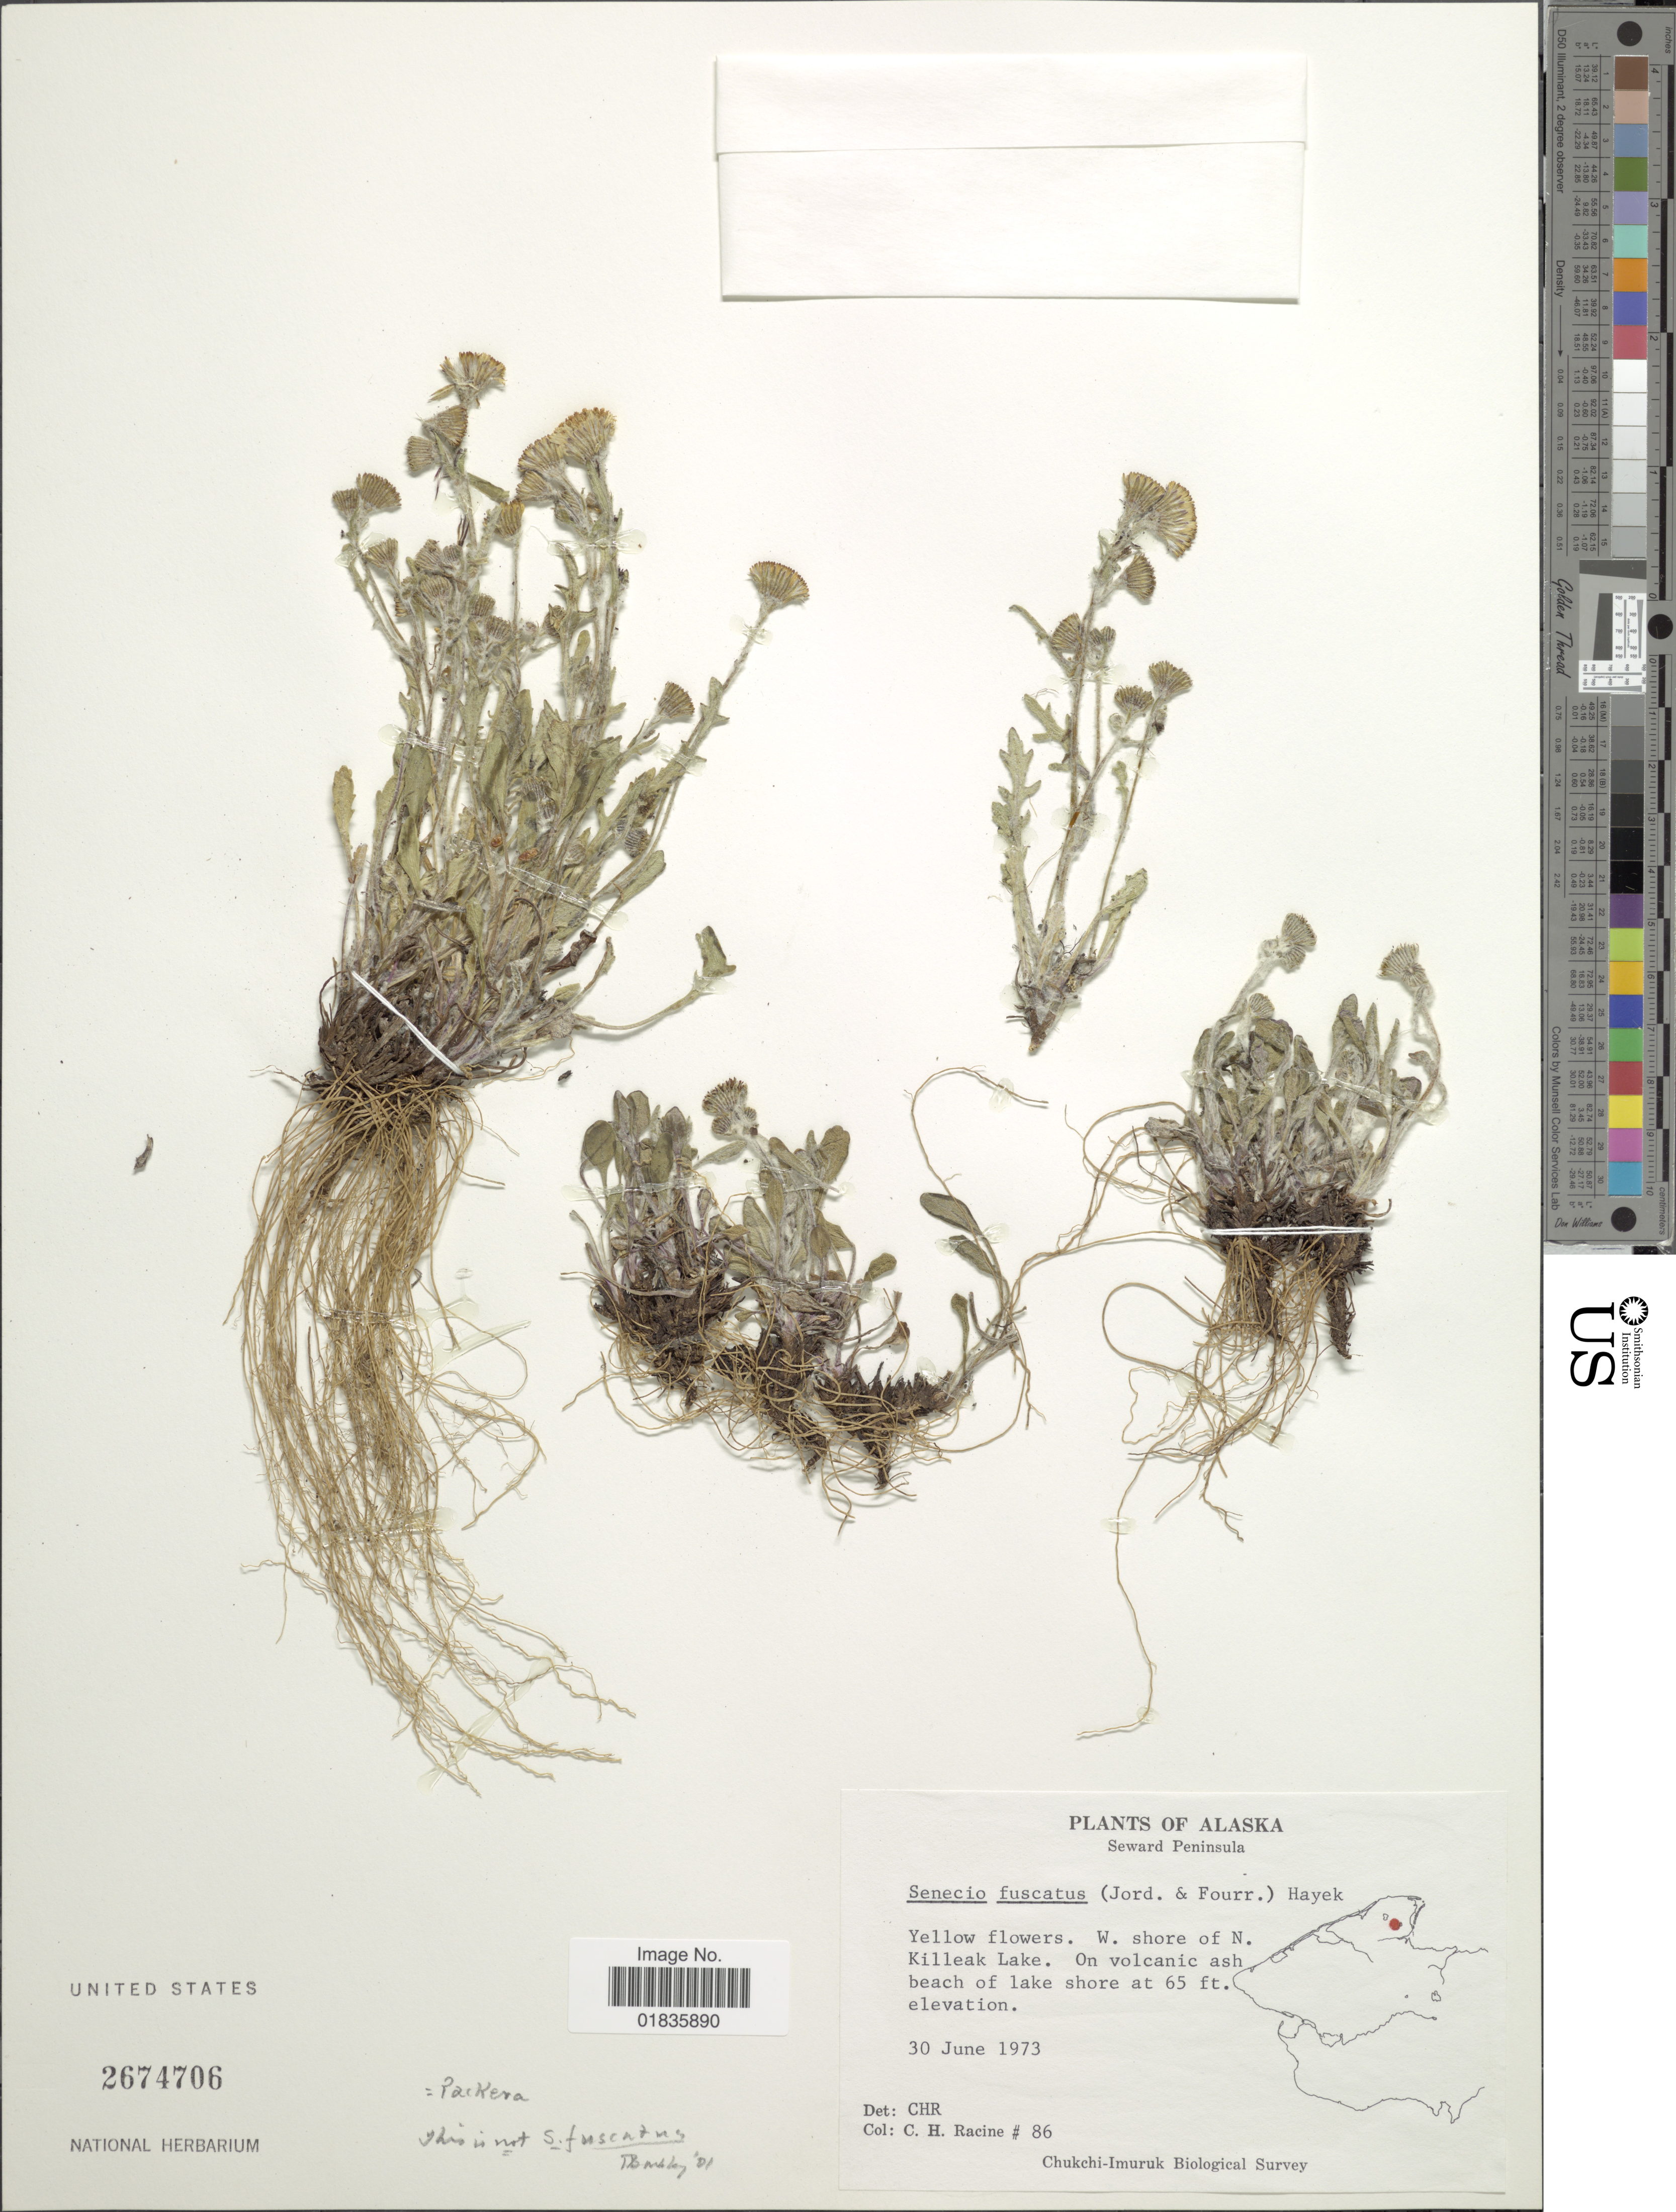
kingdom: Plantae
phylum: Tracheophyta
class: Magnoliopsida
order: Asterales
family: Asteraceae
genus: Senecio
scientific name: Senecio sp.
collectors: C. Racine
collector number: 86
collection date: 1973-06-30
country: United States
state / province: Alaska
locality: Seward Peninsula, W. shore of N. Killeak Lake, on volcanic ash, beach of lake shore.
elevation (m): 20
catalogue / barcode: US 2674706